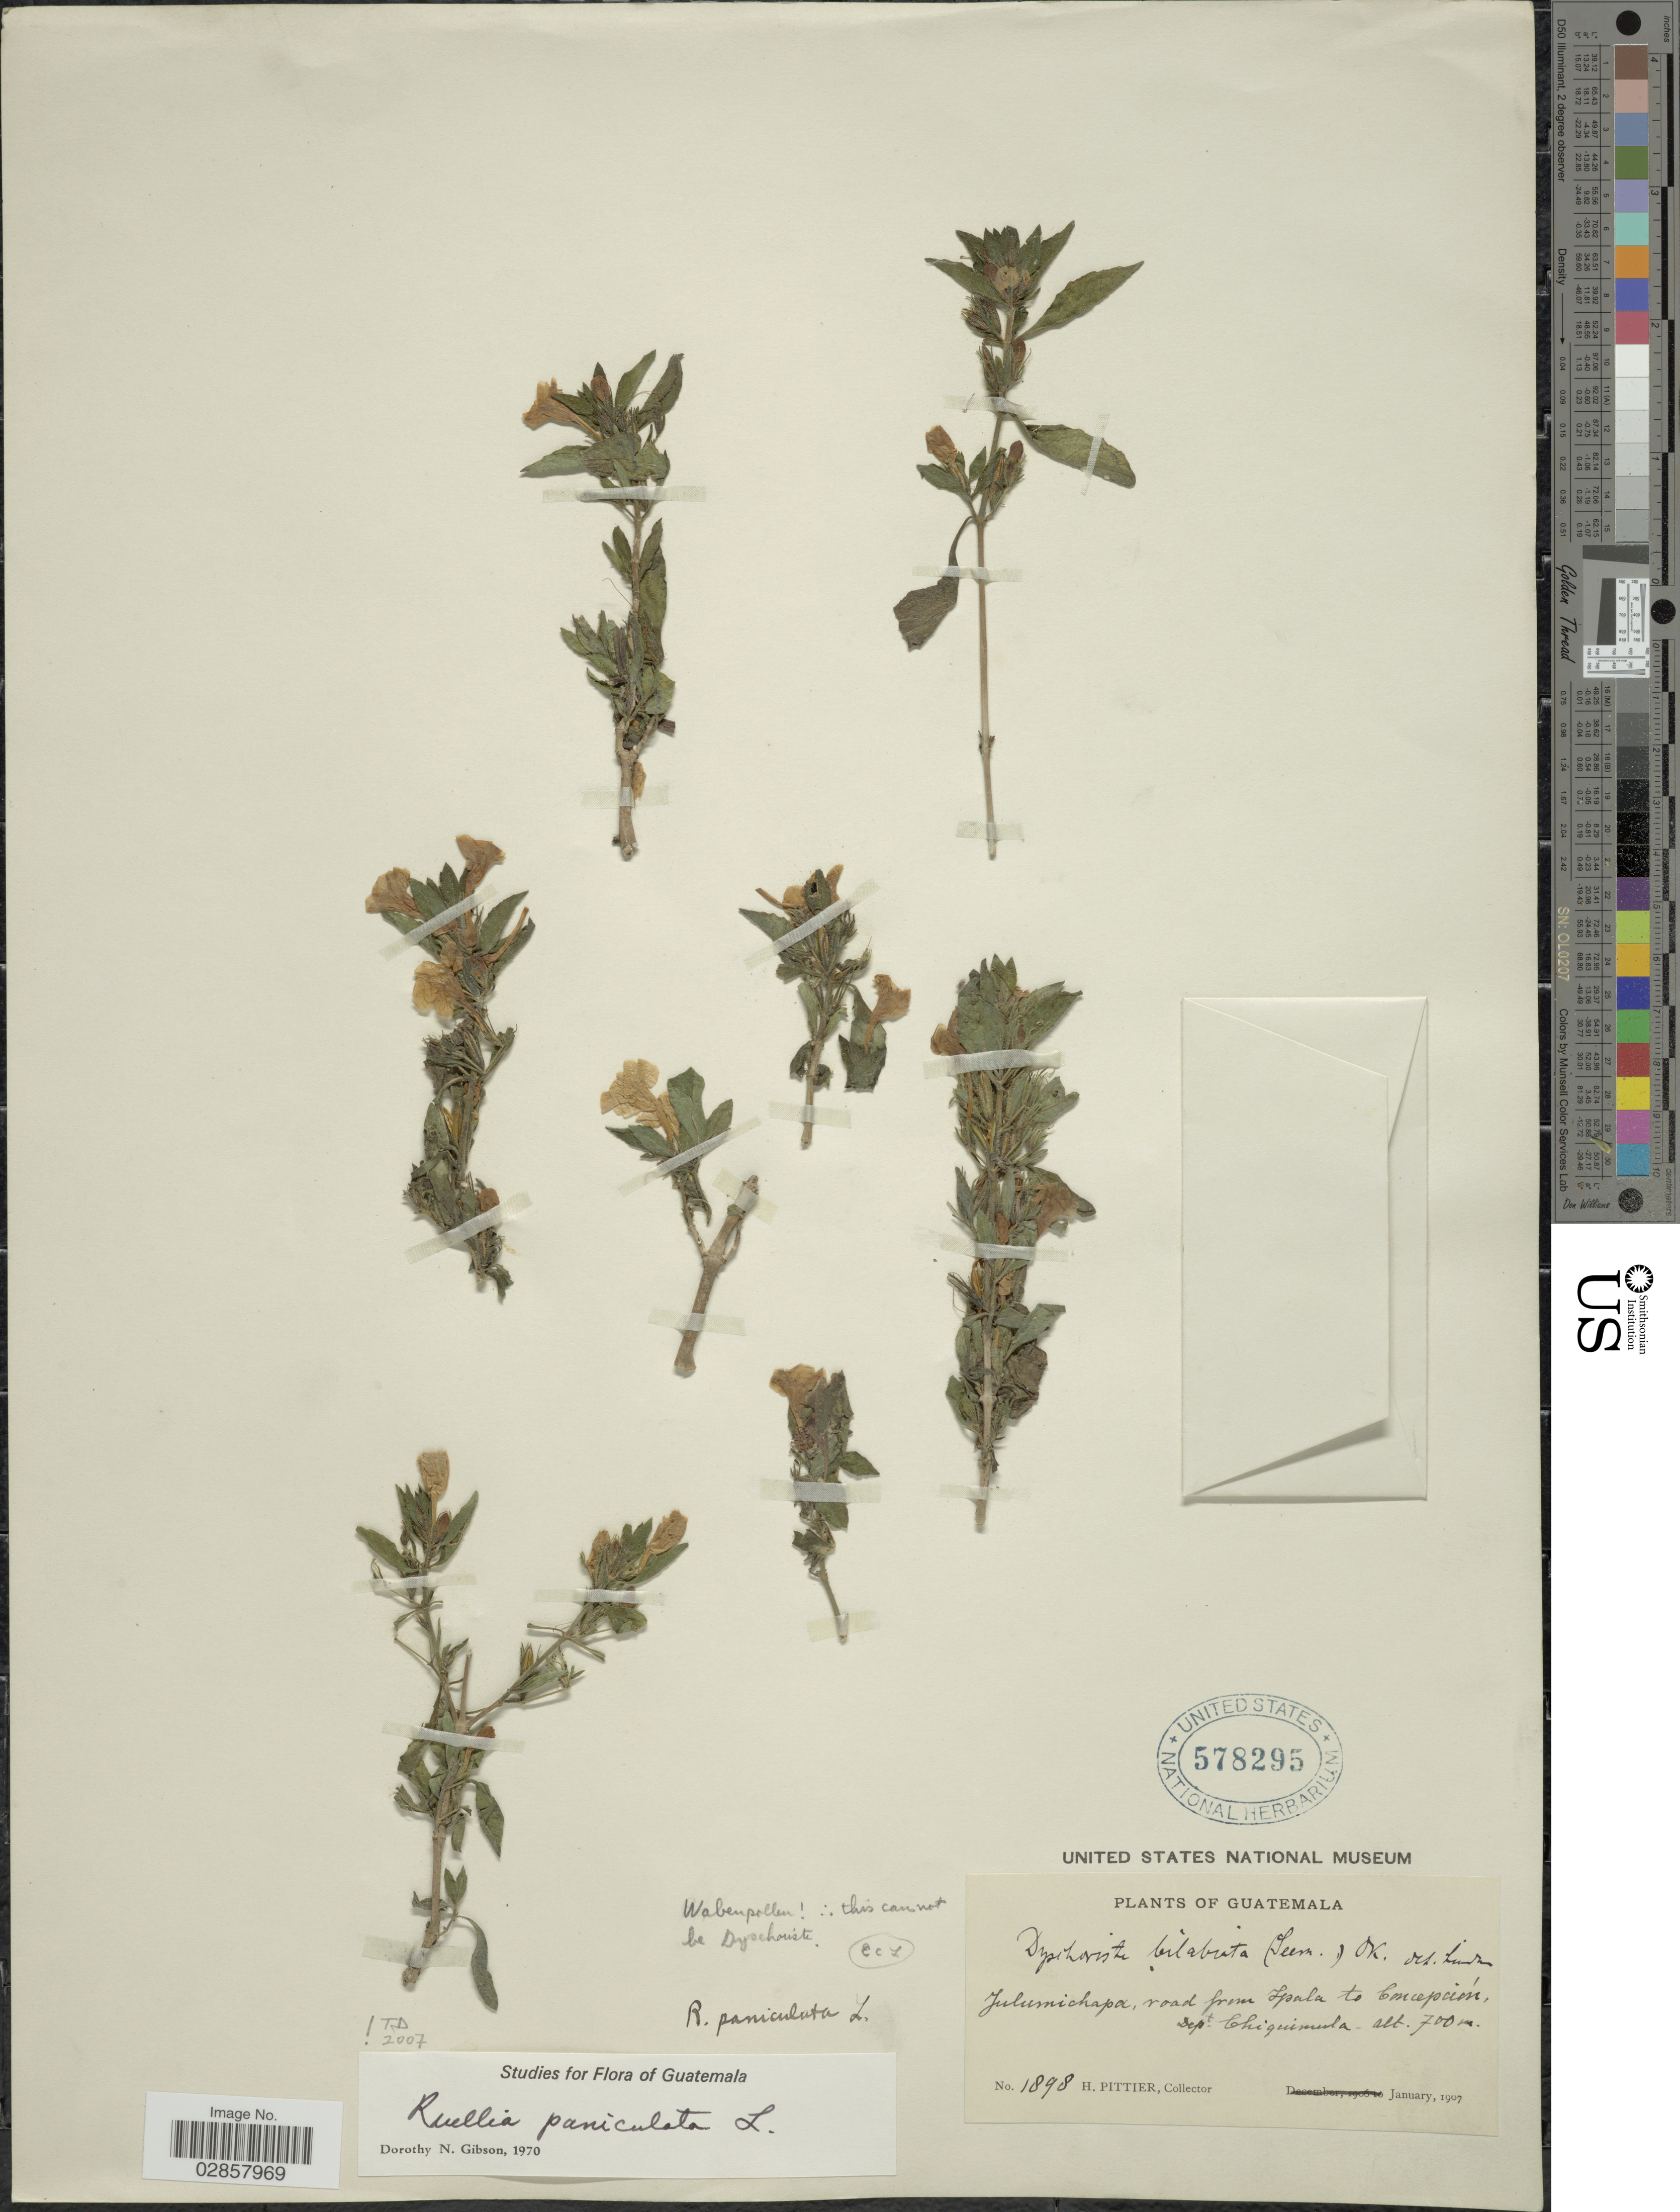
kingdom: Plantae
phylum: Tracheophyta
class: Magnoliopsida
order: Lamiales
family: Acanthaceae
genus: Ruellia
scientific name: Ruellia paniculata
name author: L.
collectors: H. F. Pittier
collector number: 1898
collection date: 1907-01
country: Guatemala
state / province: Chiquimula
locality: Julumichapa, road from Ipala to Concepción. Dept. Chiquimula.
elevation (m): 700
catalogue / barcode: US 578295